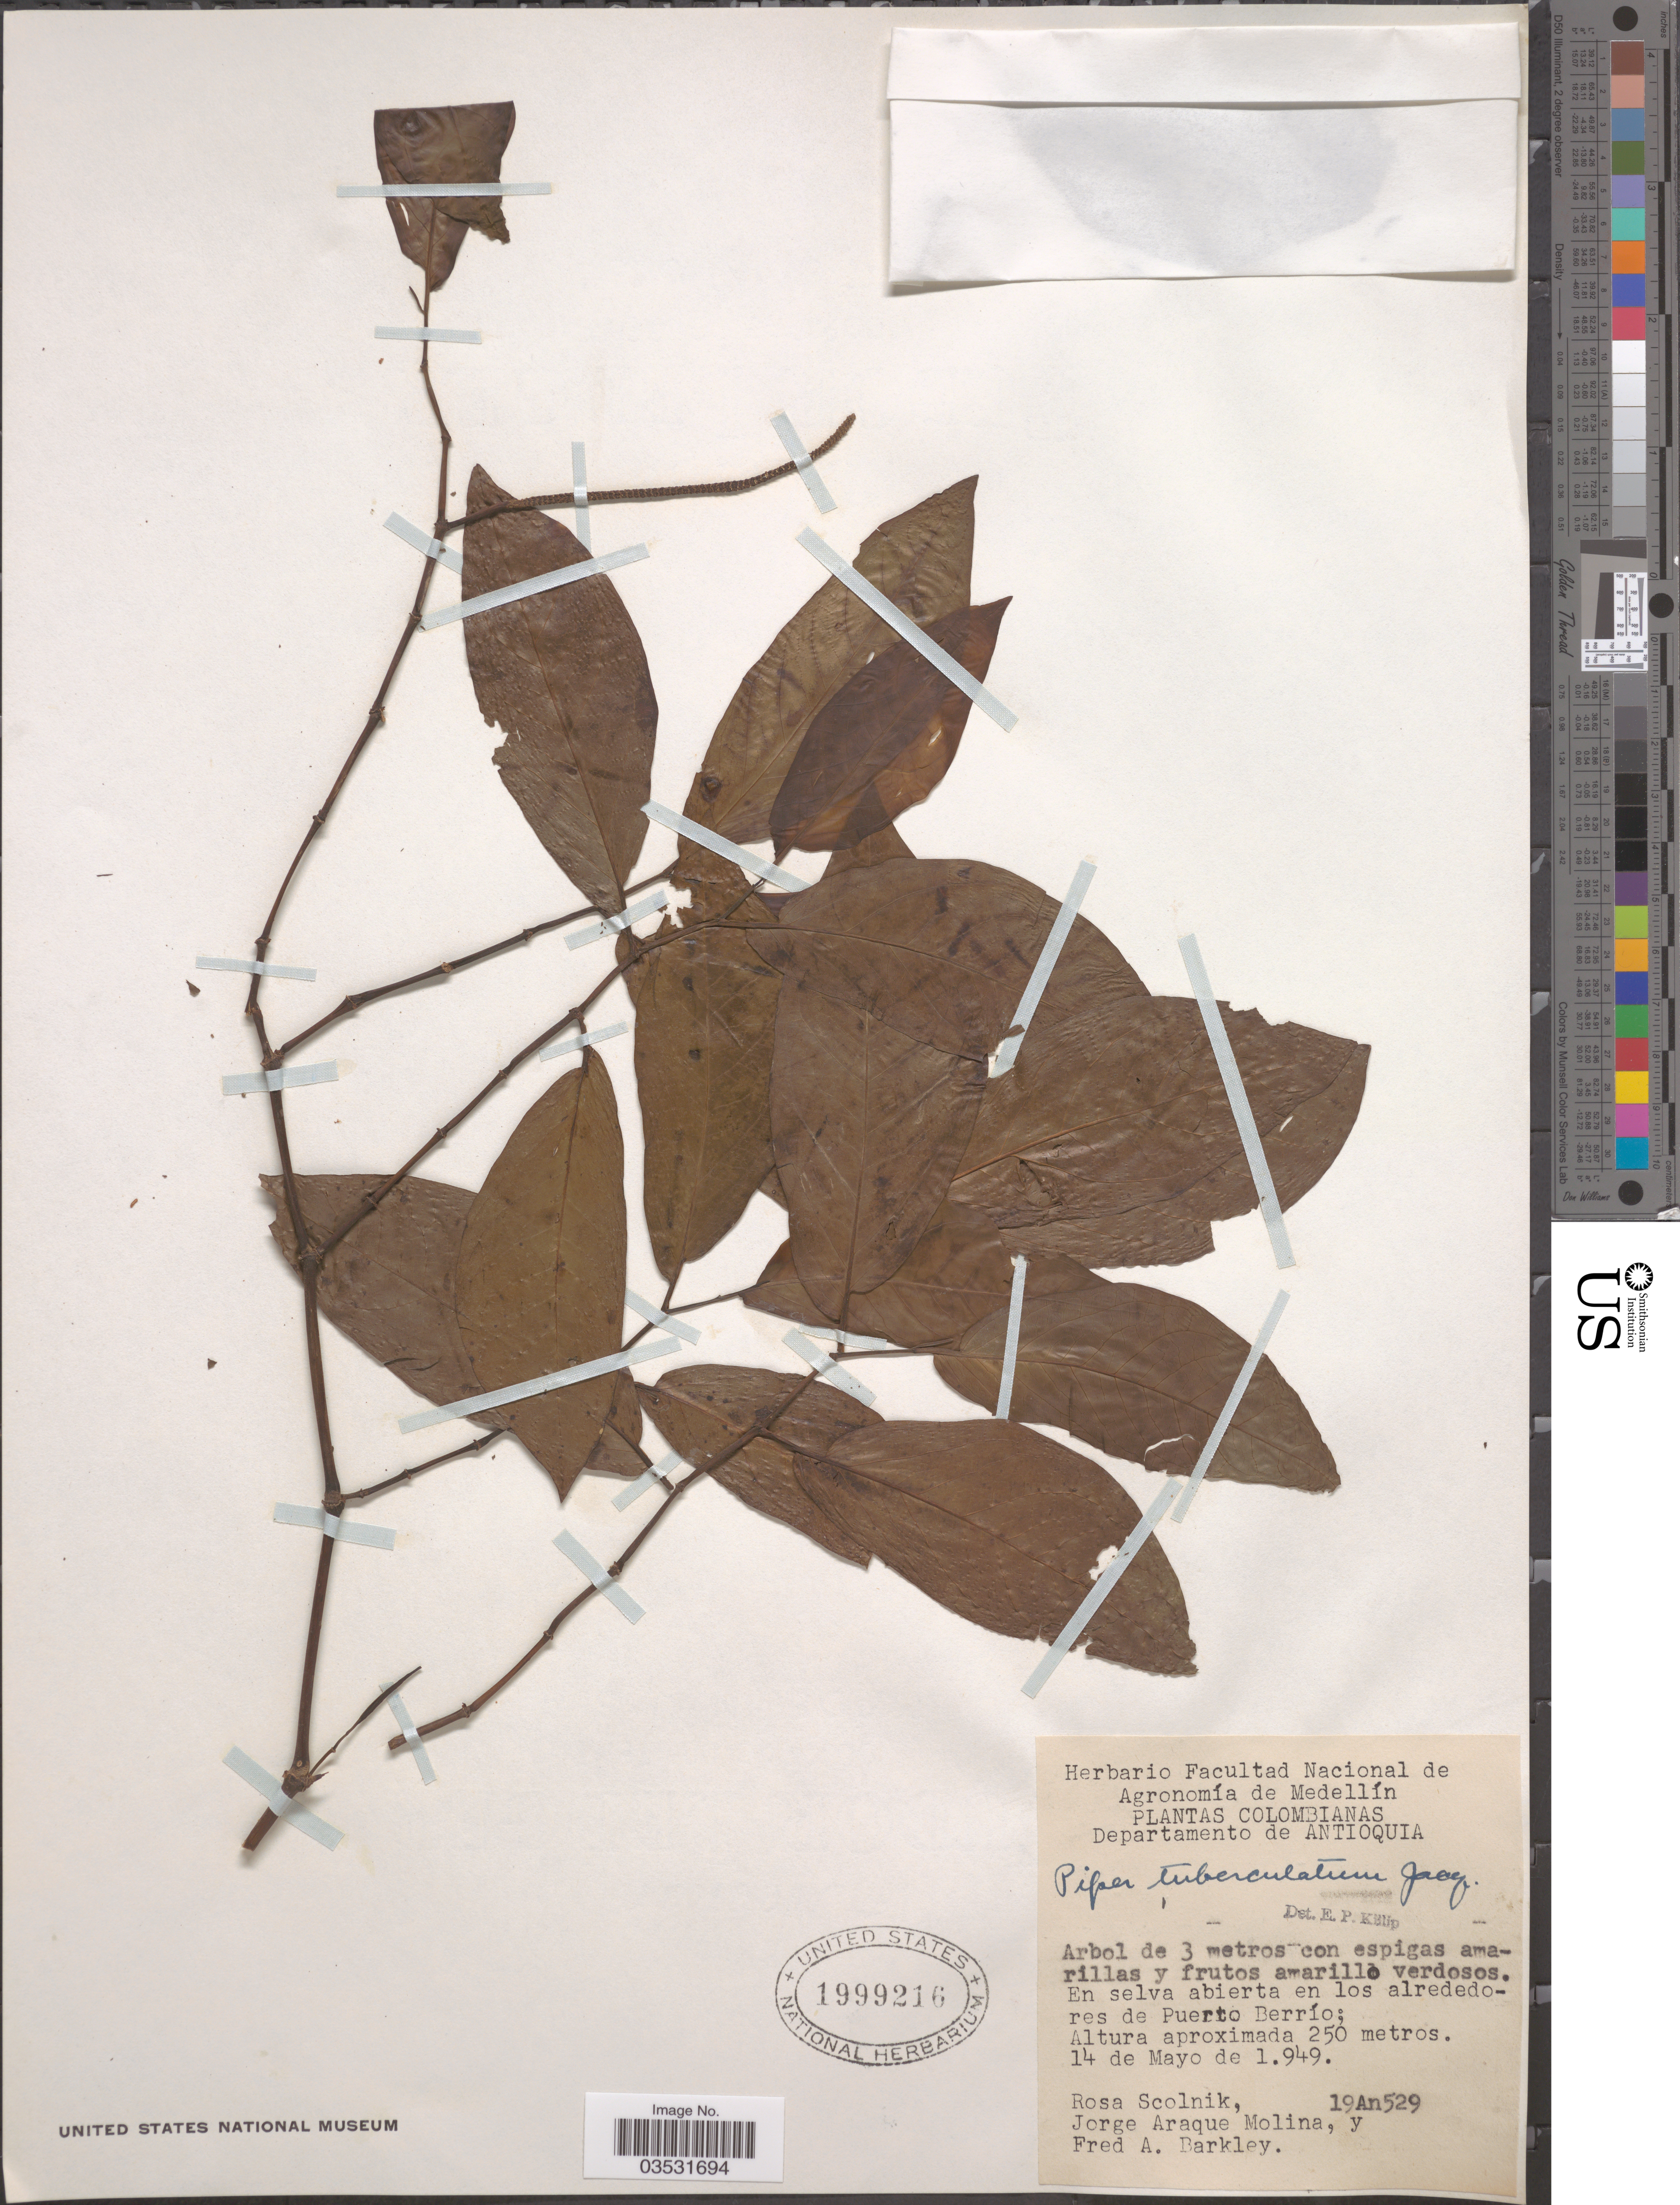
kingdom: Plantae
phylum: Tracheophyta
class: Magnoliopsida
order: Piperales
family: Piperaceae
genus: Piper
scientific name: Piper tuberculatum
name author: Jacq.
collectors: R. Scolnik, J. A. Molina & F. A. Barkley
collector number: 19An529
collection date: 1949-05-14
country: Colombia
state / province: Antioquia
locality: Departamento de Antioquia. En selva abierta en los alrededores de Puerto Berrío.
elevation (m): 250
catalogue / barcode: US 1999216